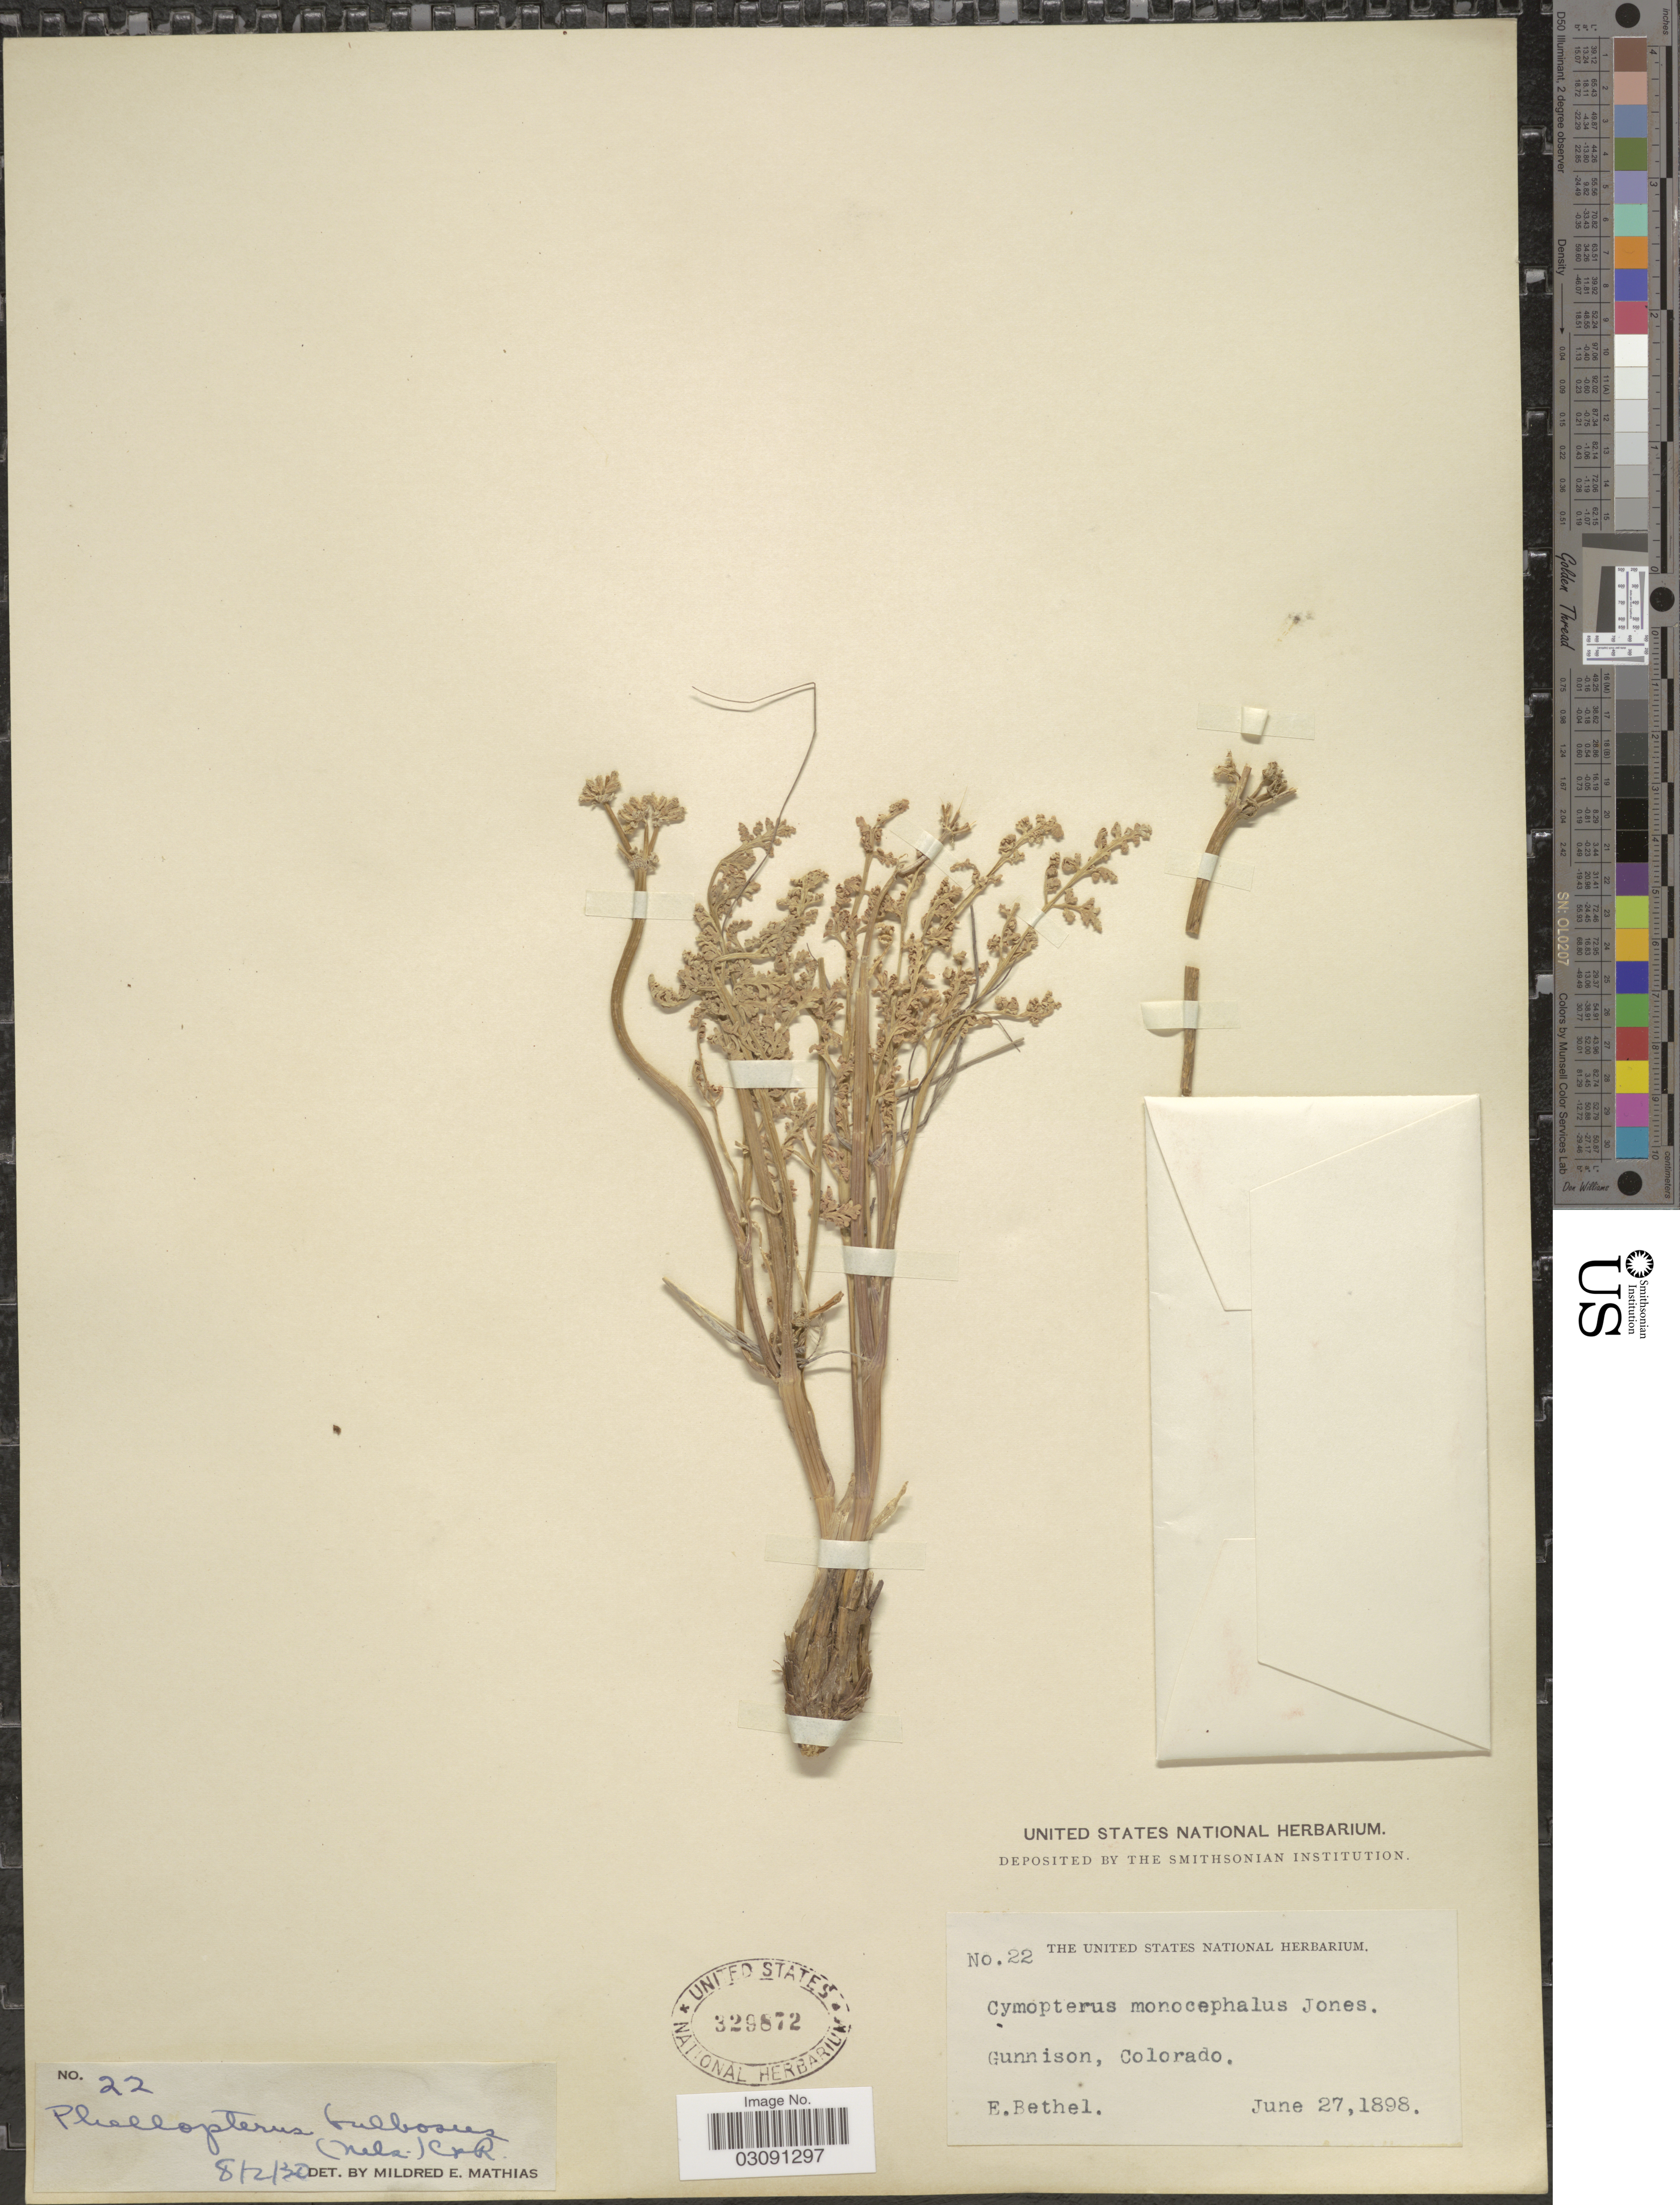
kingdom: Plantae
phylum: Tracheophyta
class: Magnoliopsida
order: Apiales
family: Apiaceae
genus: Cymopterus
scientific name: Cymopterus bulbosus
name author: A. Nelson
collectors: E. Bethel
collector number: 22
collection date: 1898-06-27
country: United States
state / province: Colorado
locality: Gunnison.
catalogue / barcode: US 329872